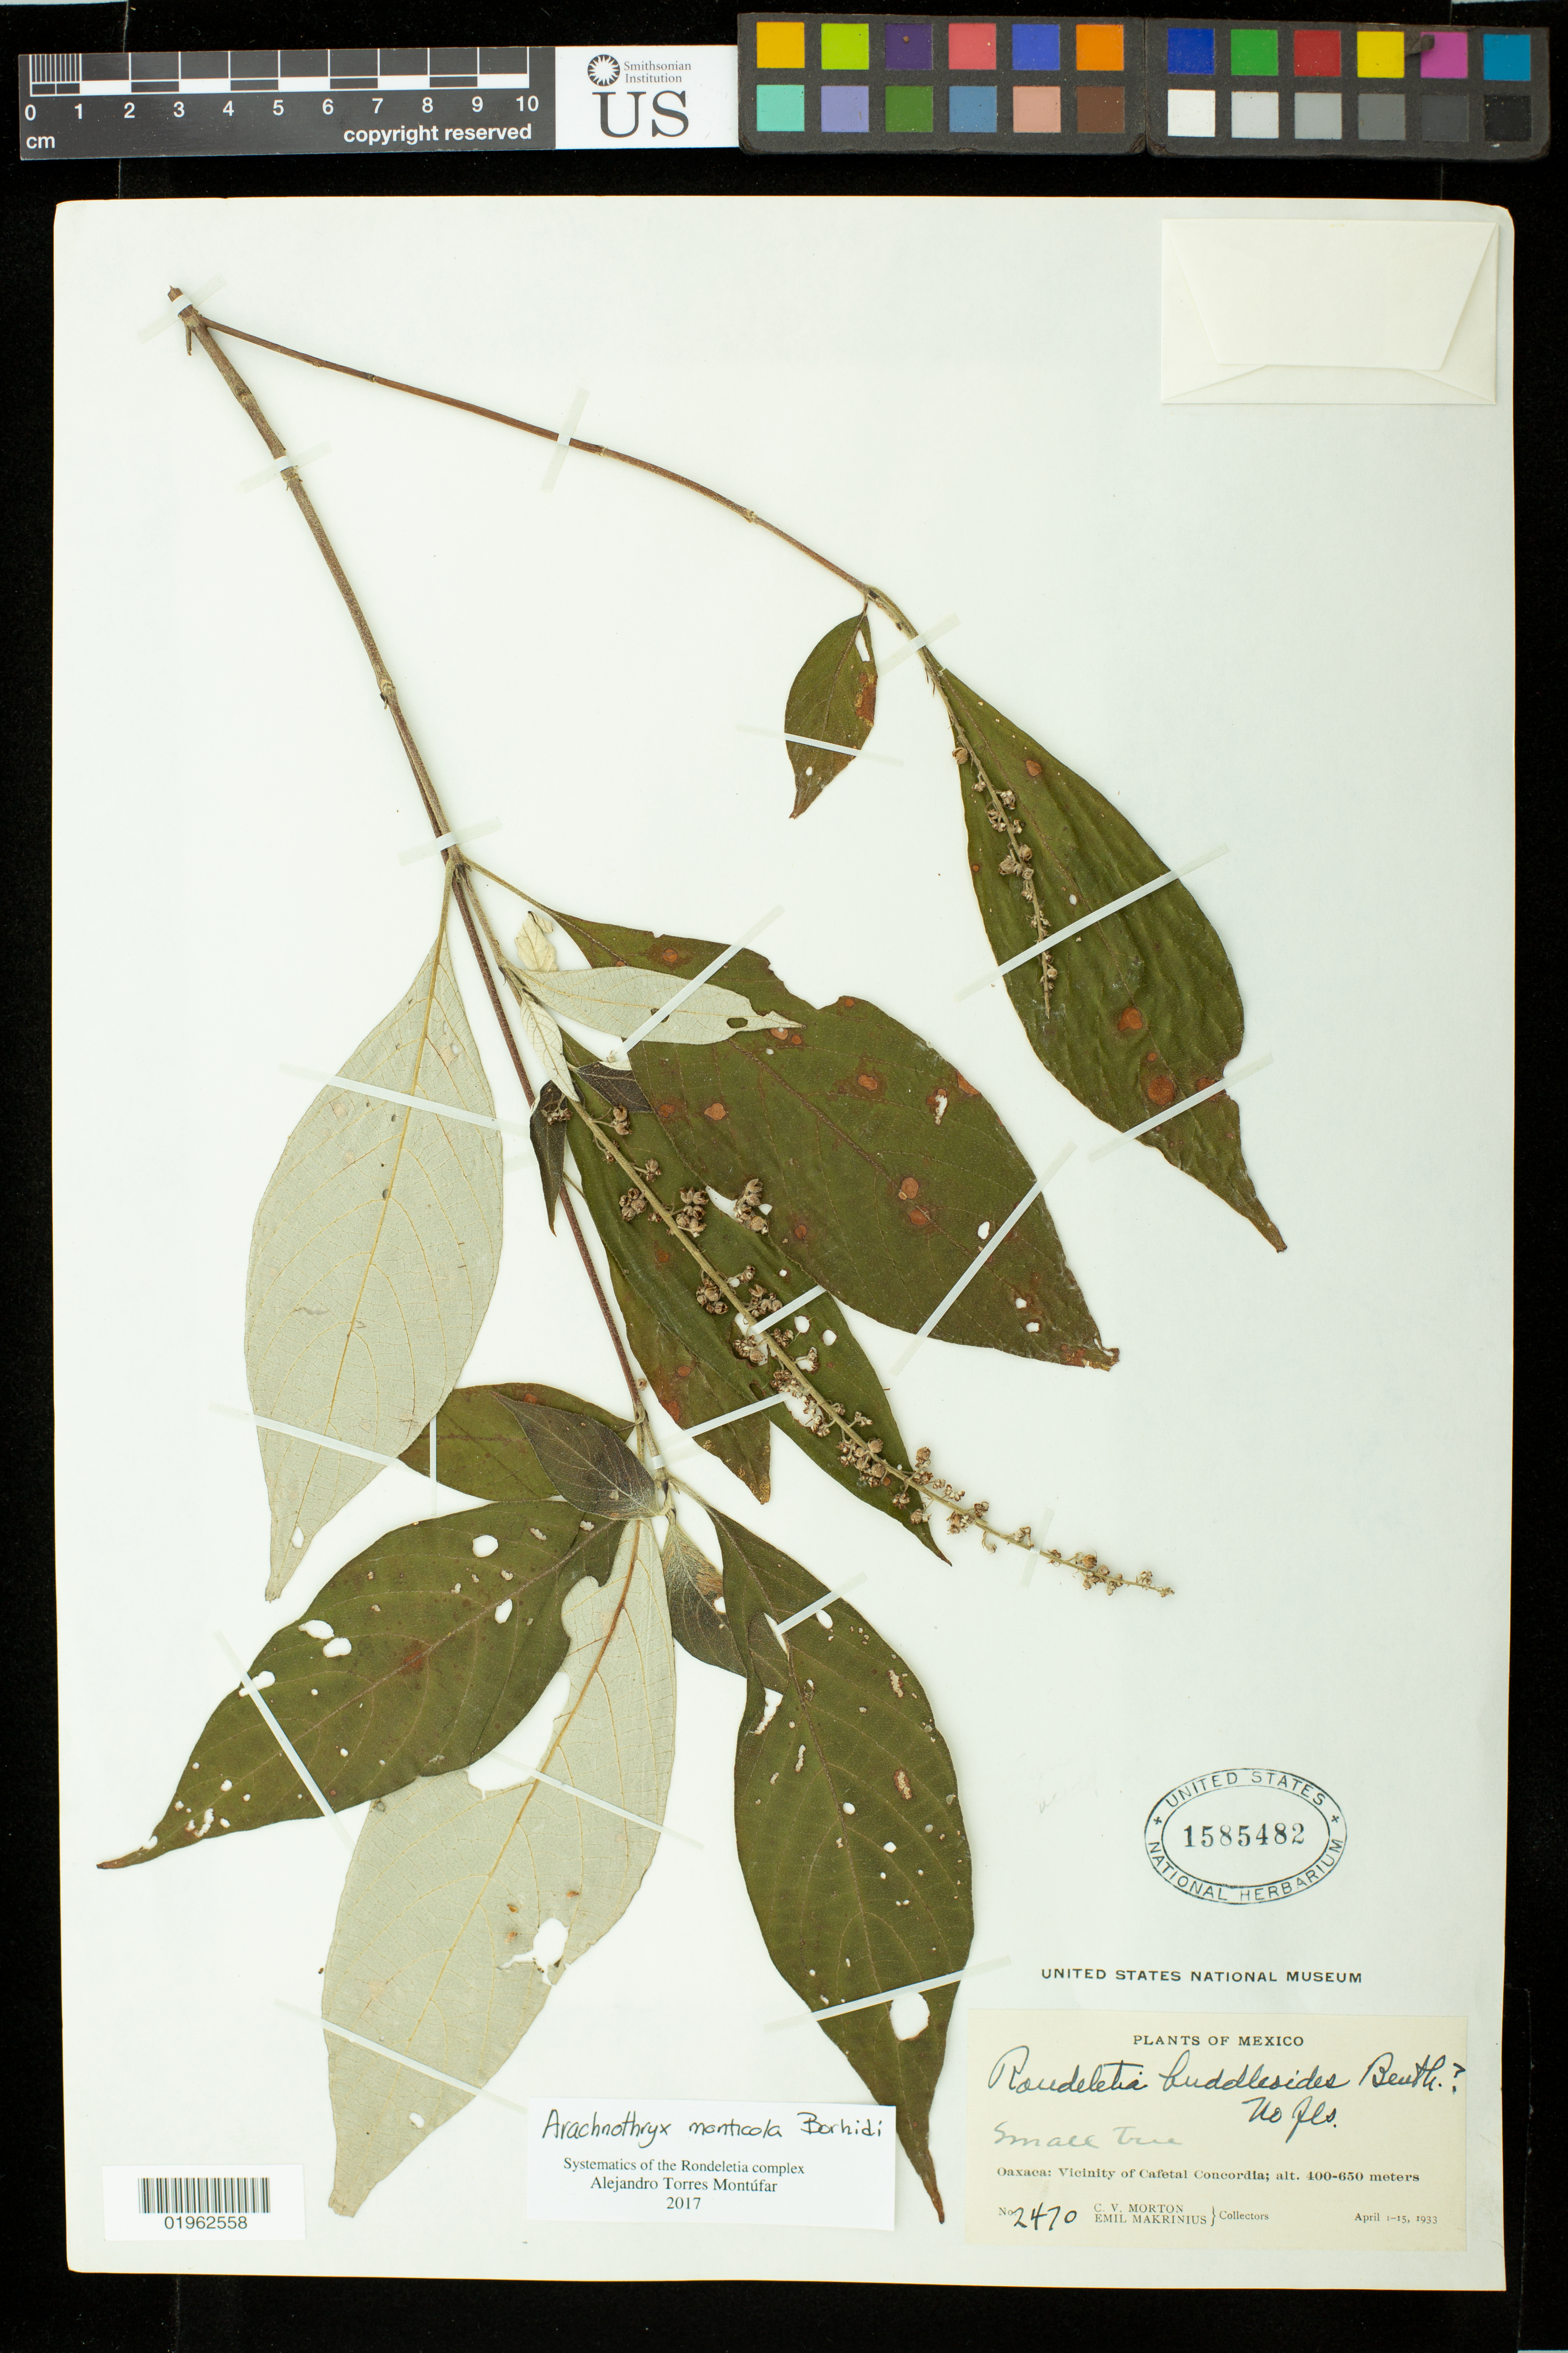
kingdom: Plantae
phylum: Tracheophyta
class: Magnoliopsida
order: Gentianales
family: Rubiaceae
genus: Arachnothryx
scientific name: Arachnothryx monticola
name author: Borhidi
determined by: Torres Montufar, J. A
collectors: C. V. Morton & E. Makrinius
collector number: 2470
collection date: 1933-04-01/1933-04-15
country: Mexico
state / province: Oaxaca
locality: vicinity of Cafetal Concordia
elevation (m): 400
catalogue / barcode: US 1585482